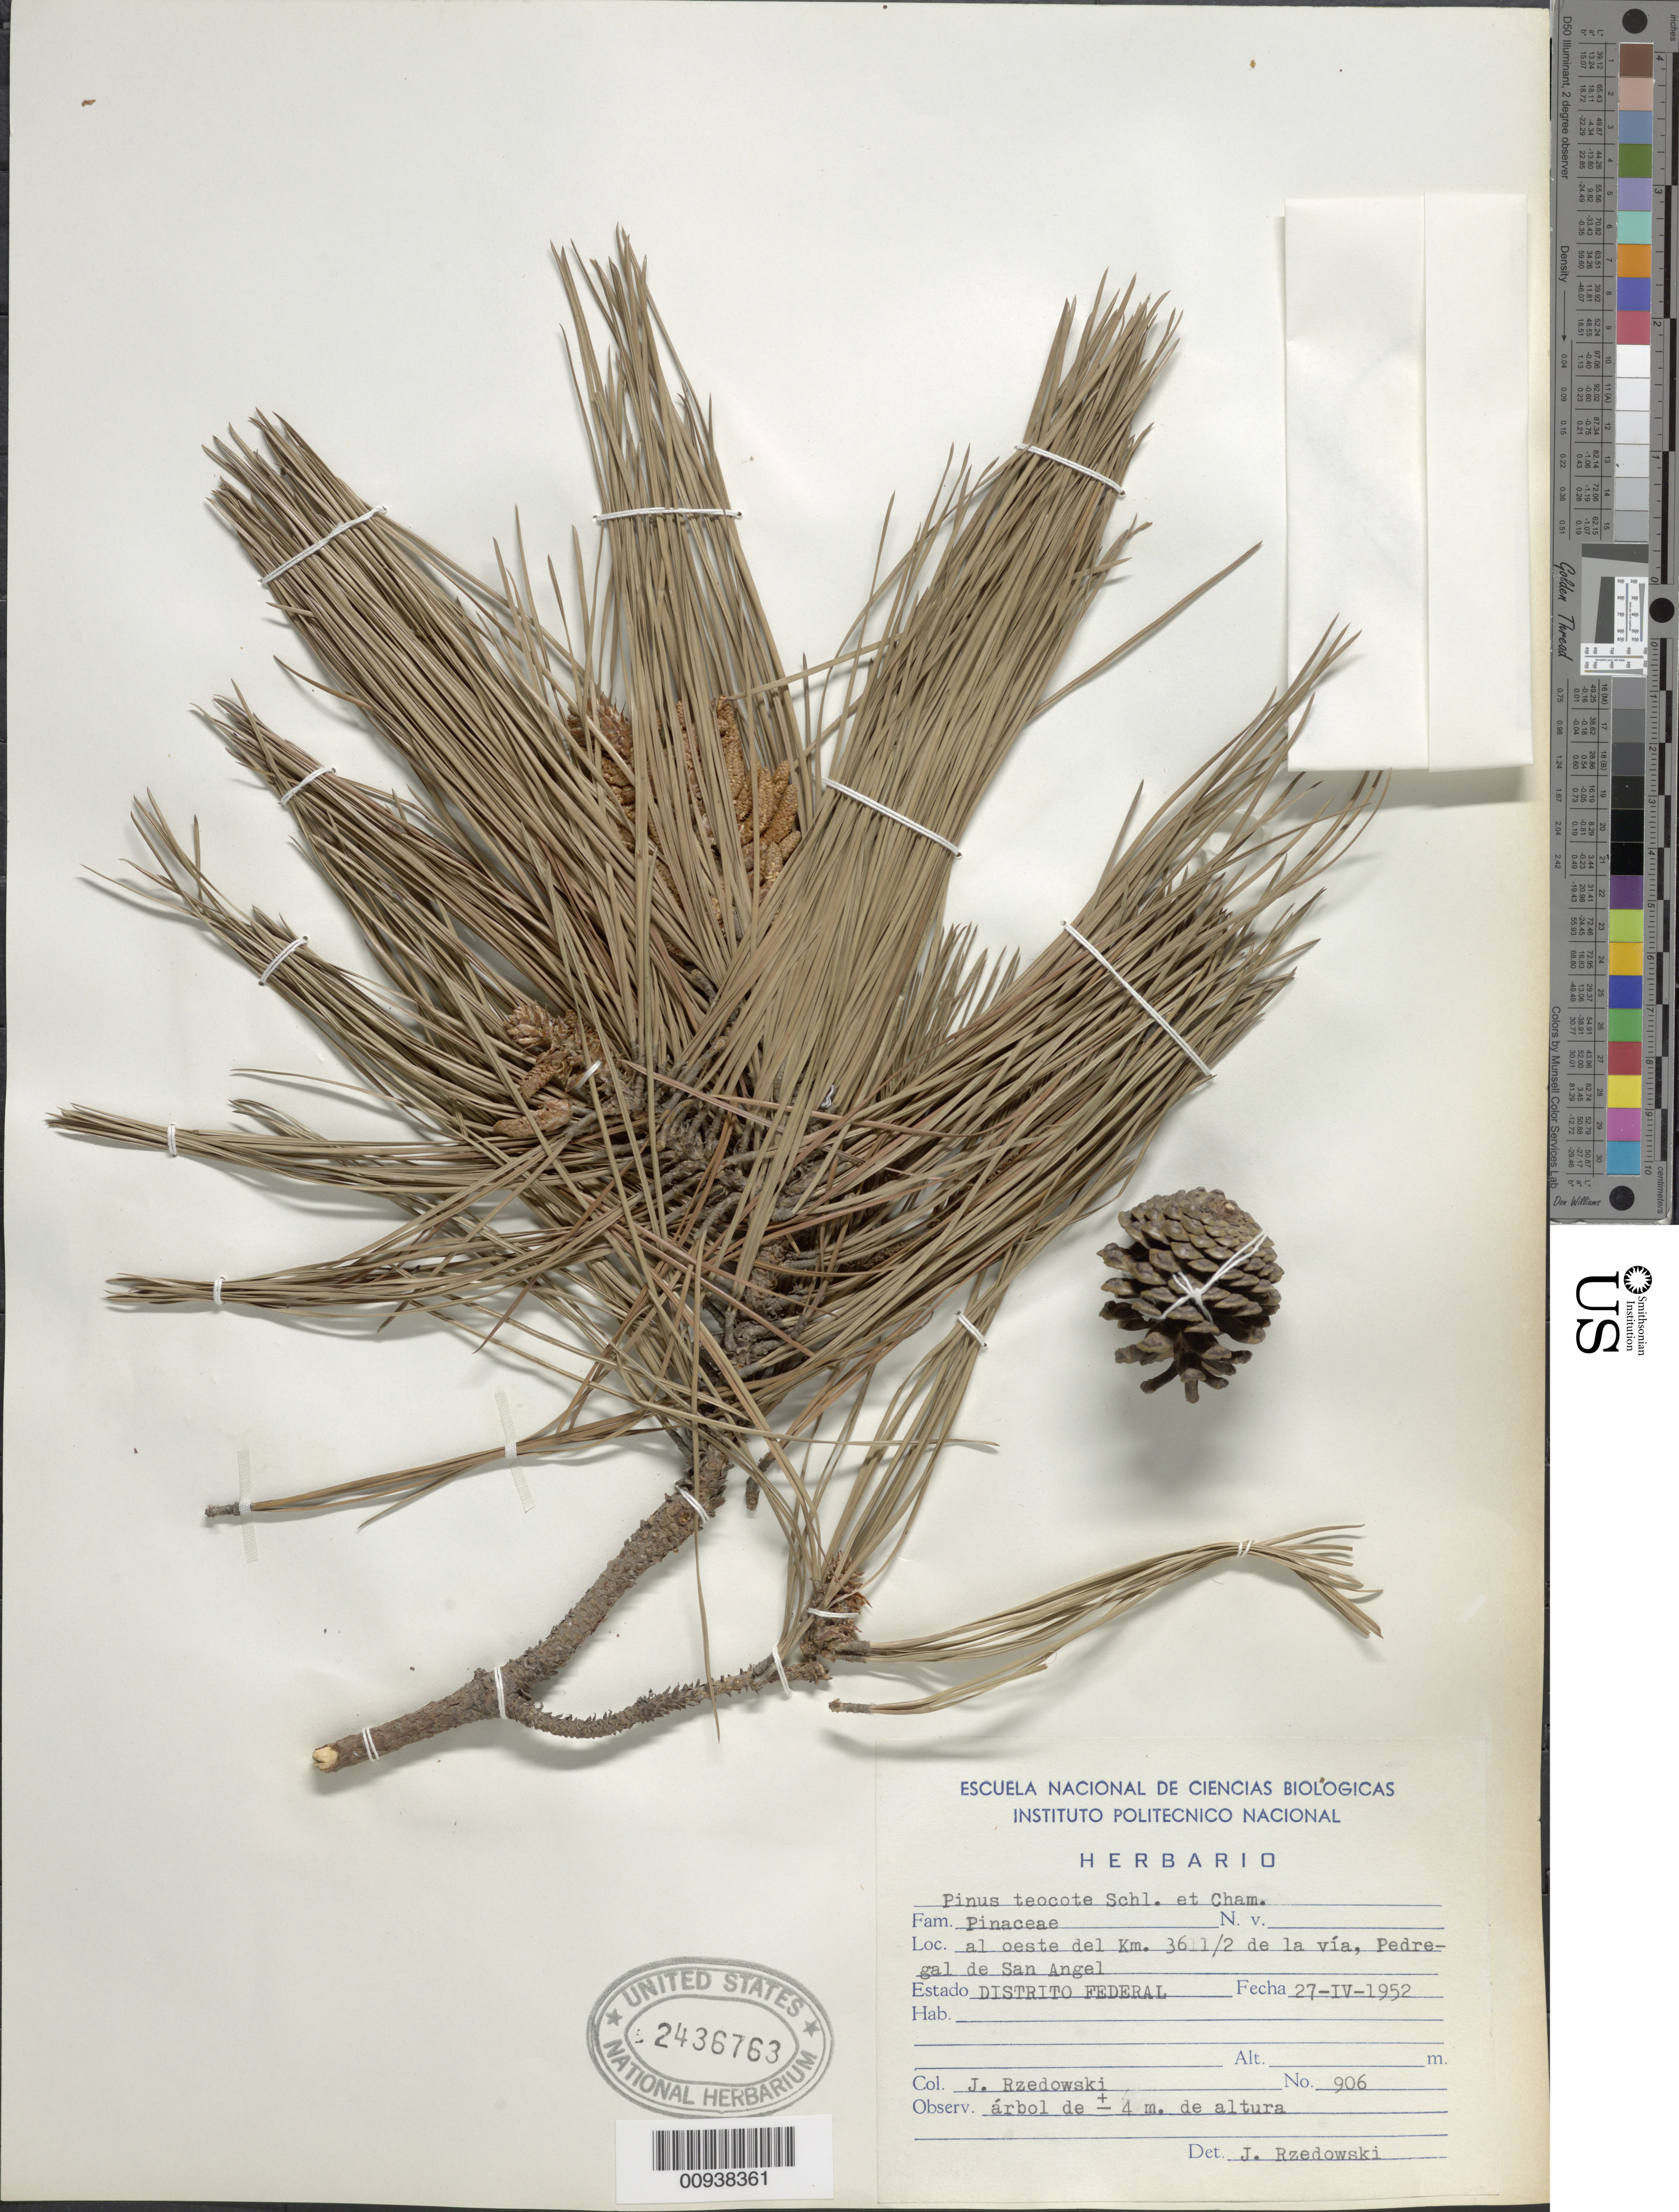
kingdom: Plantae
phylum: Tracheophyta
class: Pinopsida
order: Pinales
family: Pinaceae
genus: Pinus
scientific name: Pinus teocote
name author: Schltdl. & Cham.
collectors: J. Rzedowski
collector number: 906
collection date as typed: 27 Apr 1952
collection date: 1952-04-27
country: Mexico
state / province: Distrito Federal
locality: Al oeste del km. 36½ de la vía, Pedregal de San Angel.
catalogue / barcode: US 2436763